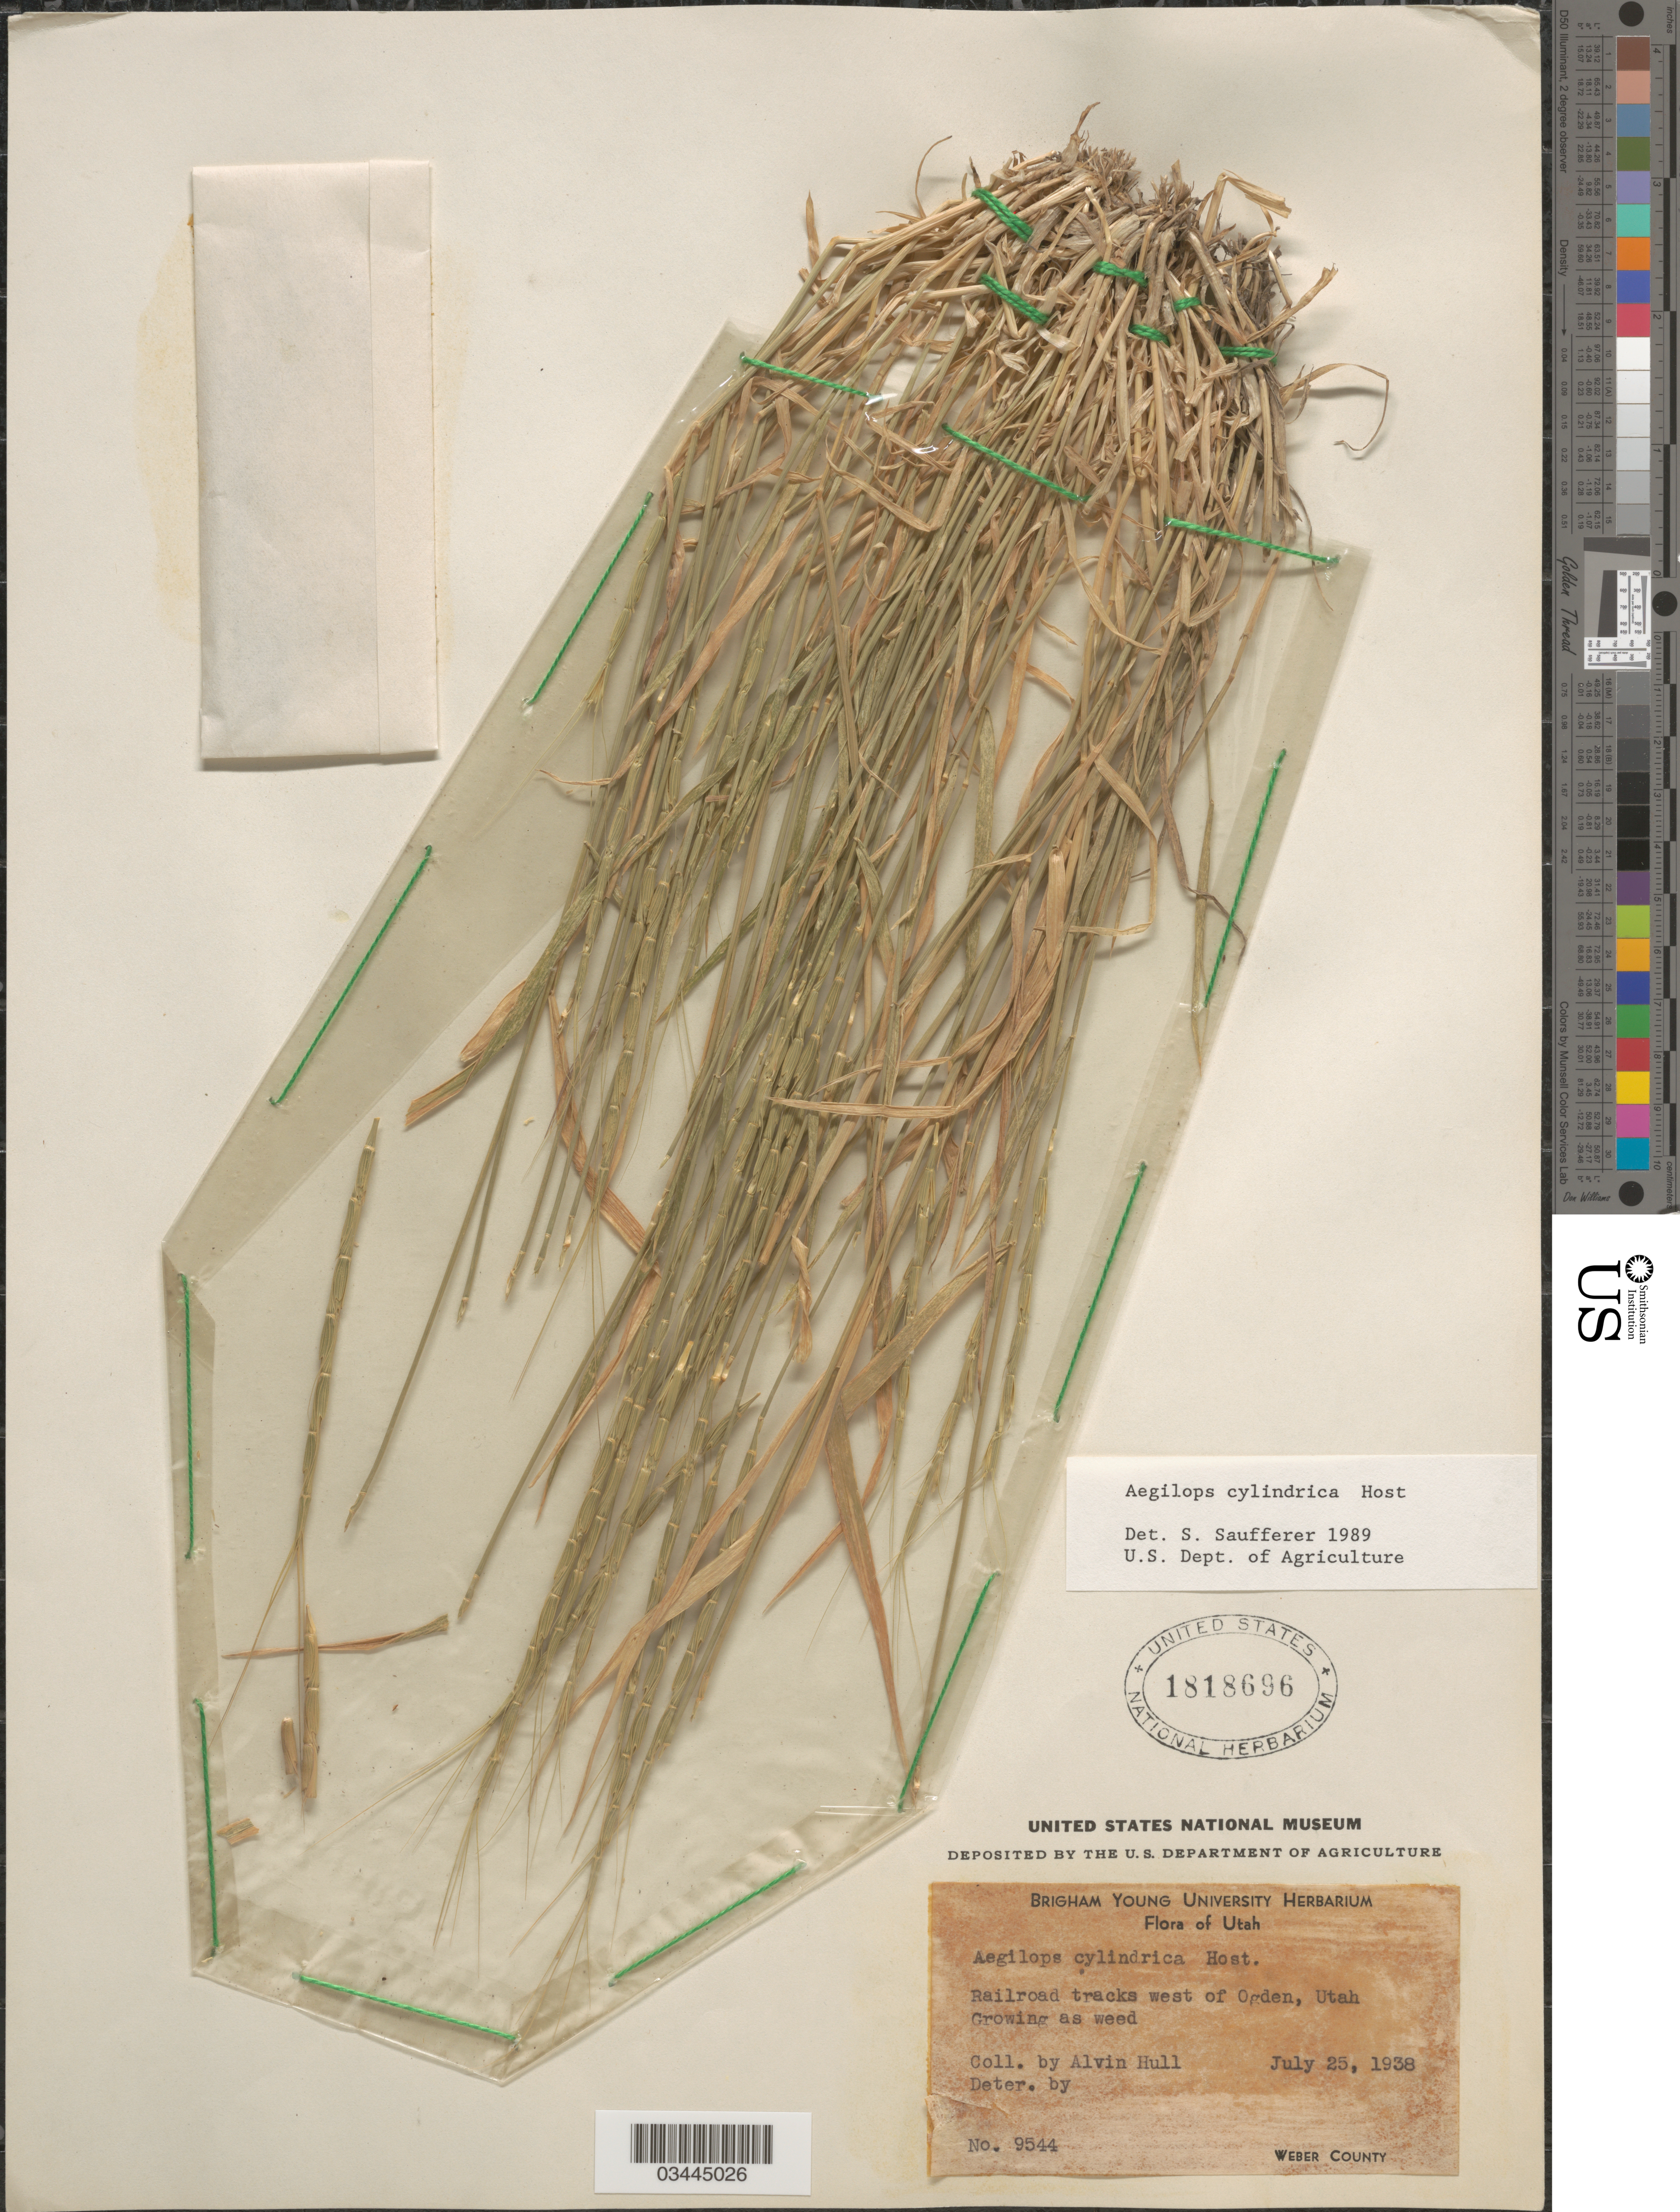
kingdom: Plantae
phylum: Tracheophyta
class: Liliopsida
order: Poales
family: Poaceae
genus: Aegilops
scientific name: Aegilops cylindrica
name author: Host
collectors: A. Hull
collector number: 9544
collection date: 1938-07-25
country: United States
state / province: Utah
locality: Railroad tracks west of Ogden. Weber County.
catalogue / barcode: US 1818696